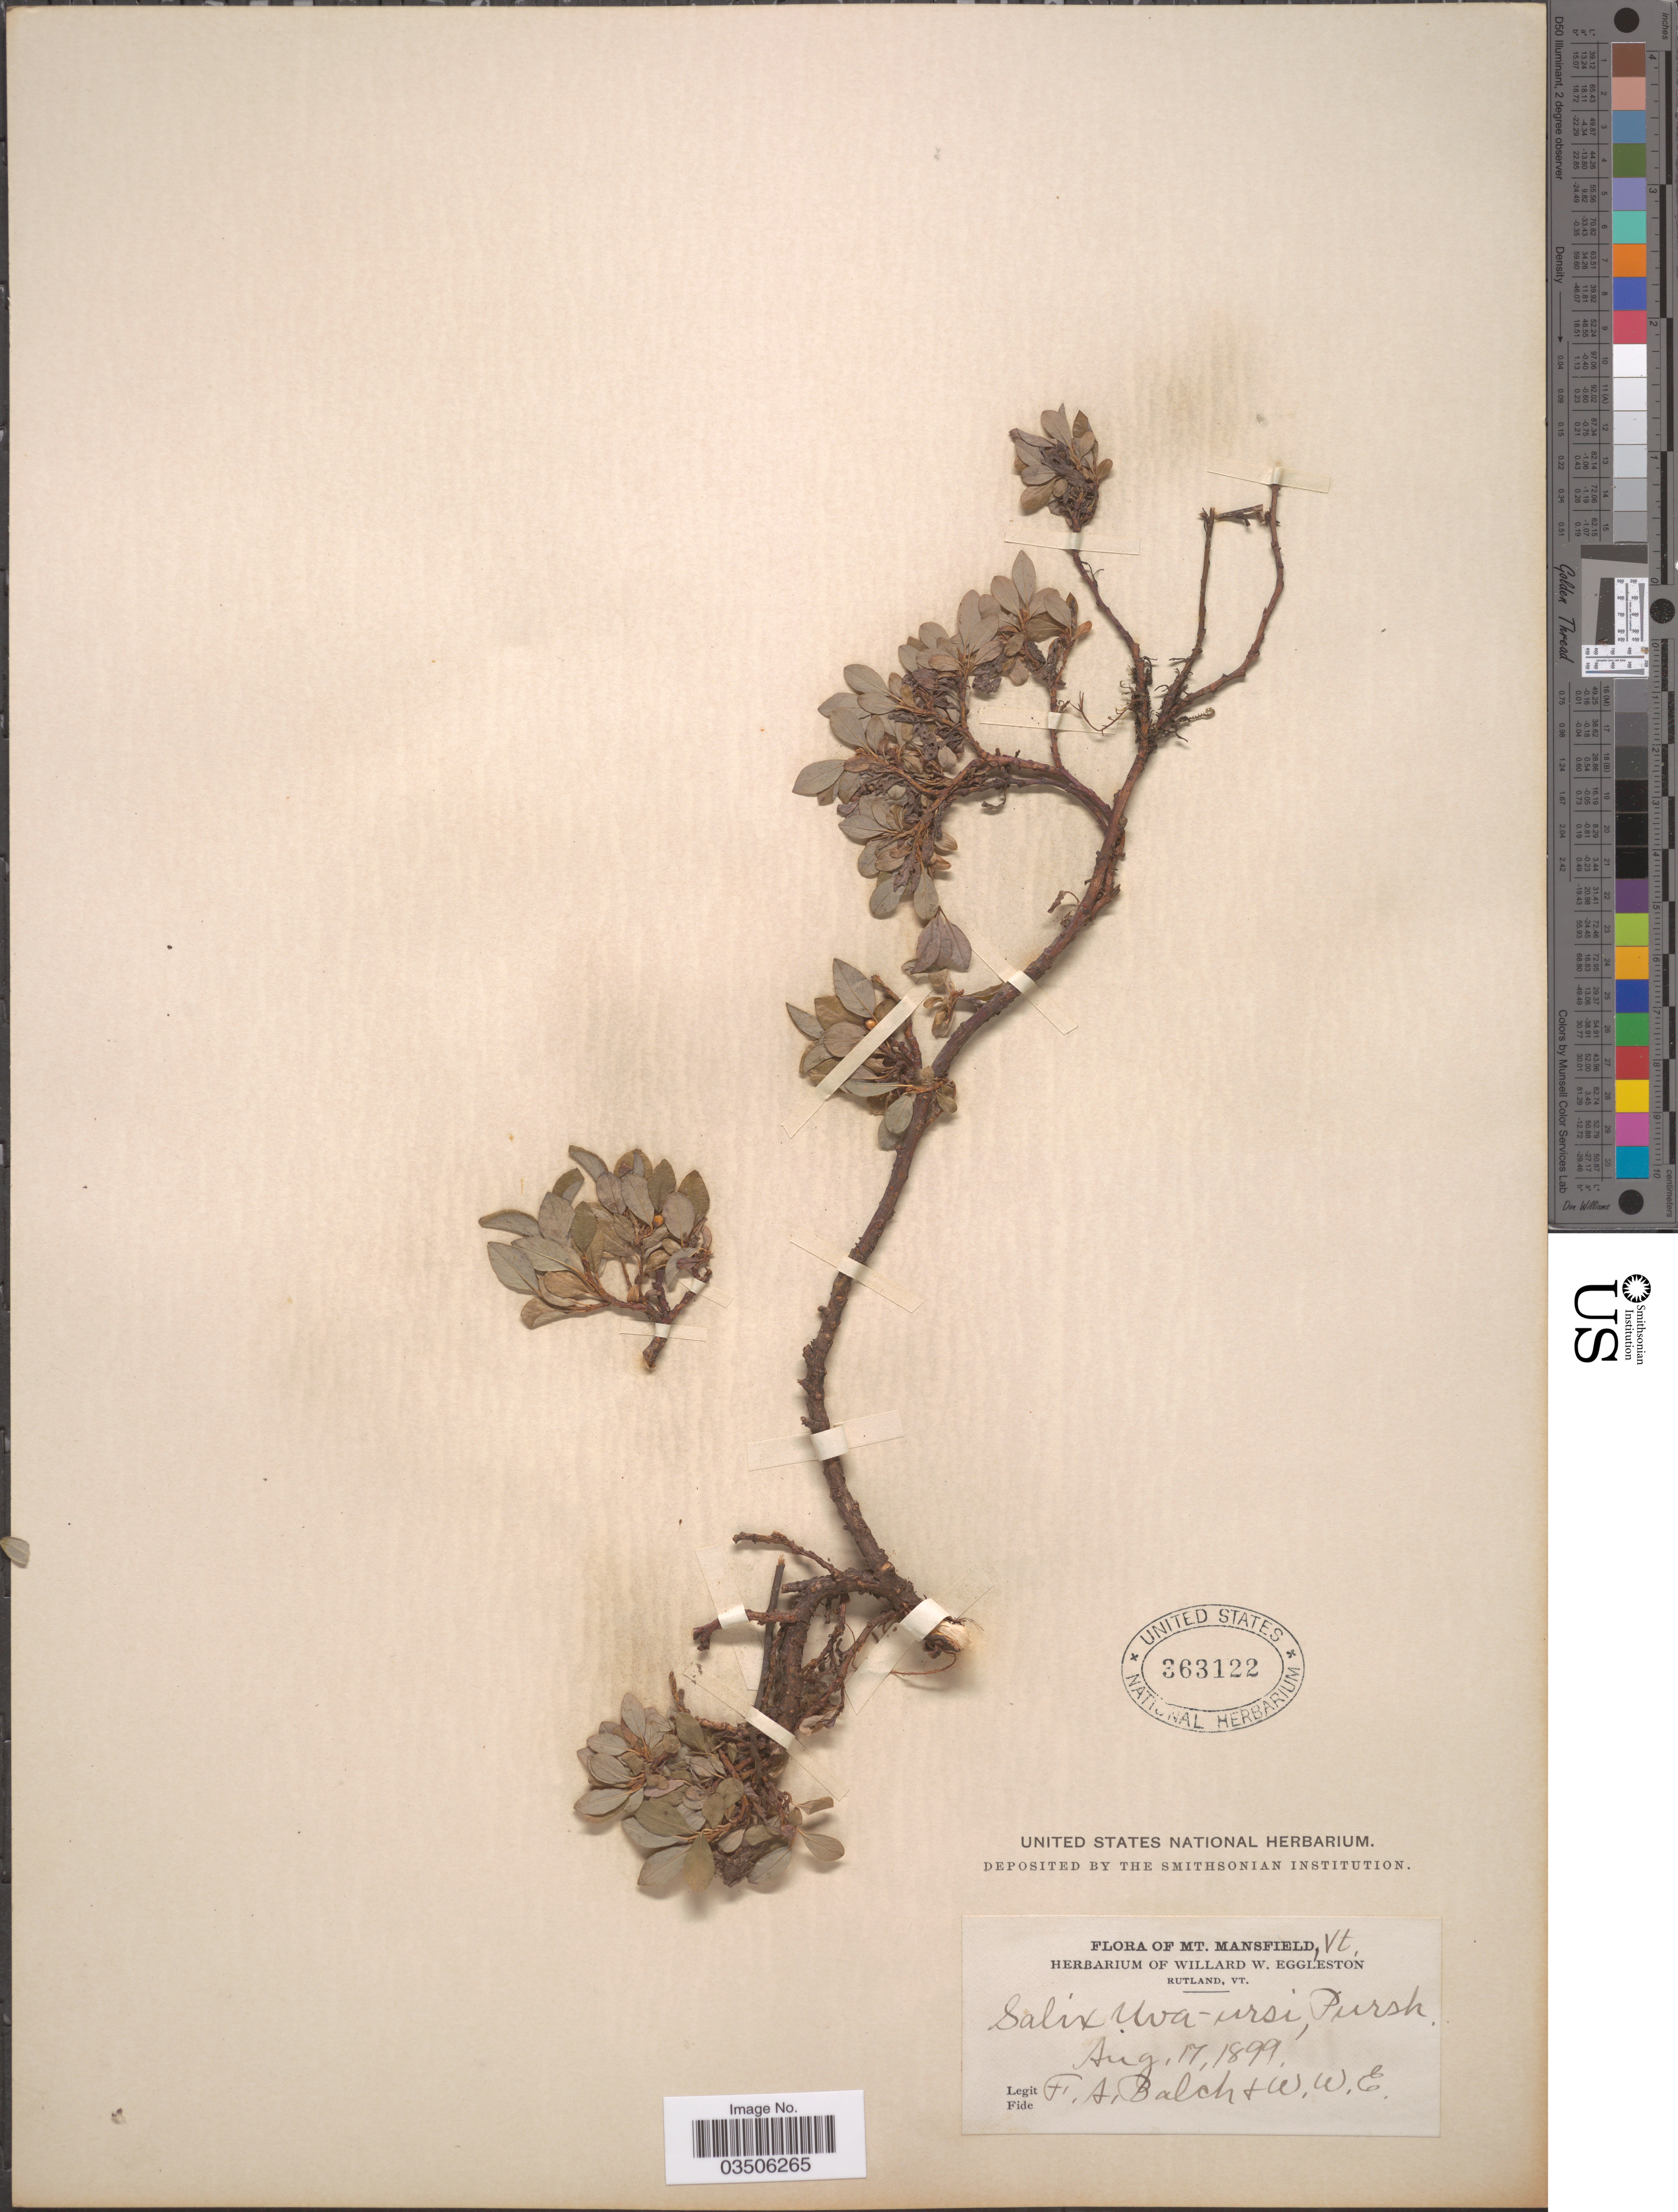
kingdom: Plantae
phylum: Tracheophyta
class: Magnoliopsida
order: Malpighiales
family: Salicaceae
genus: Salix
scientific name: Salix uva-ursi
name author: Pursh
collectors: F. Balch & W. W. Eggleston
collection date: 1899-08-17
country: United States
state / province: Vermont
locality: Mt. Mansfield. Rutland.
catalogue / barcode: US 363122